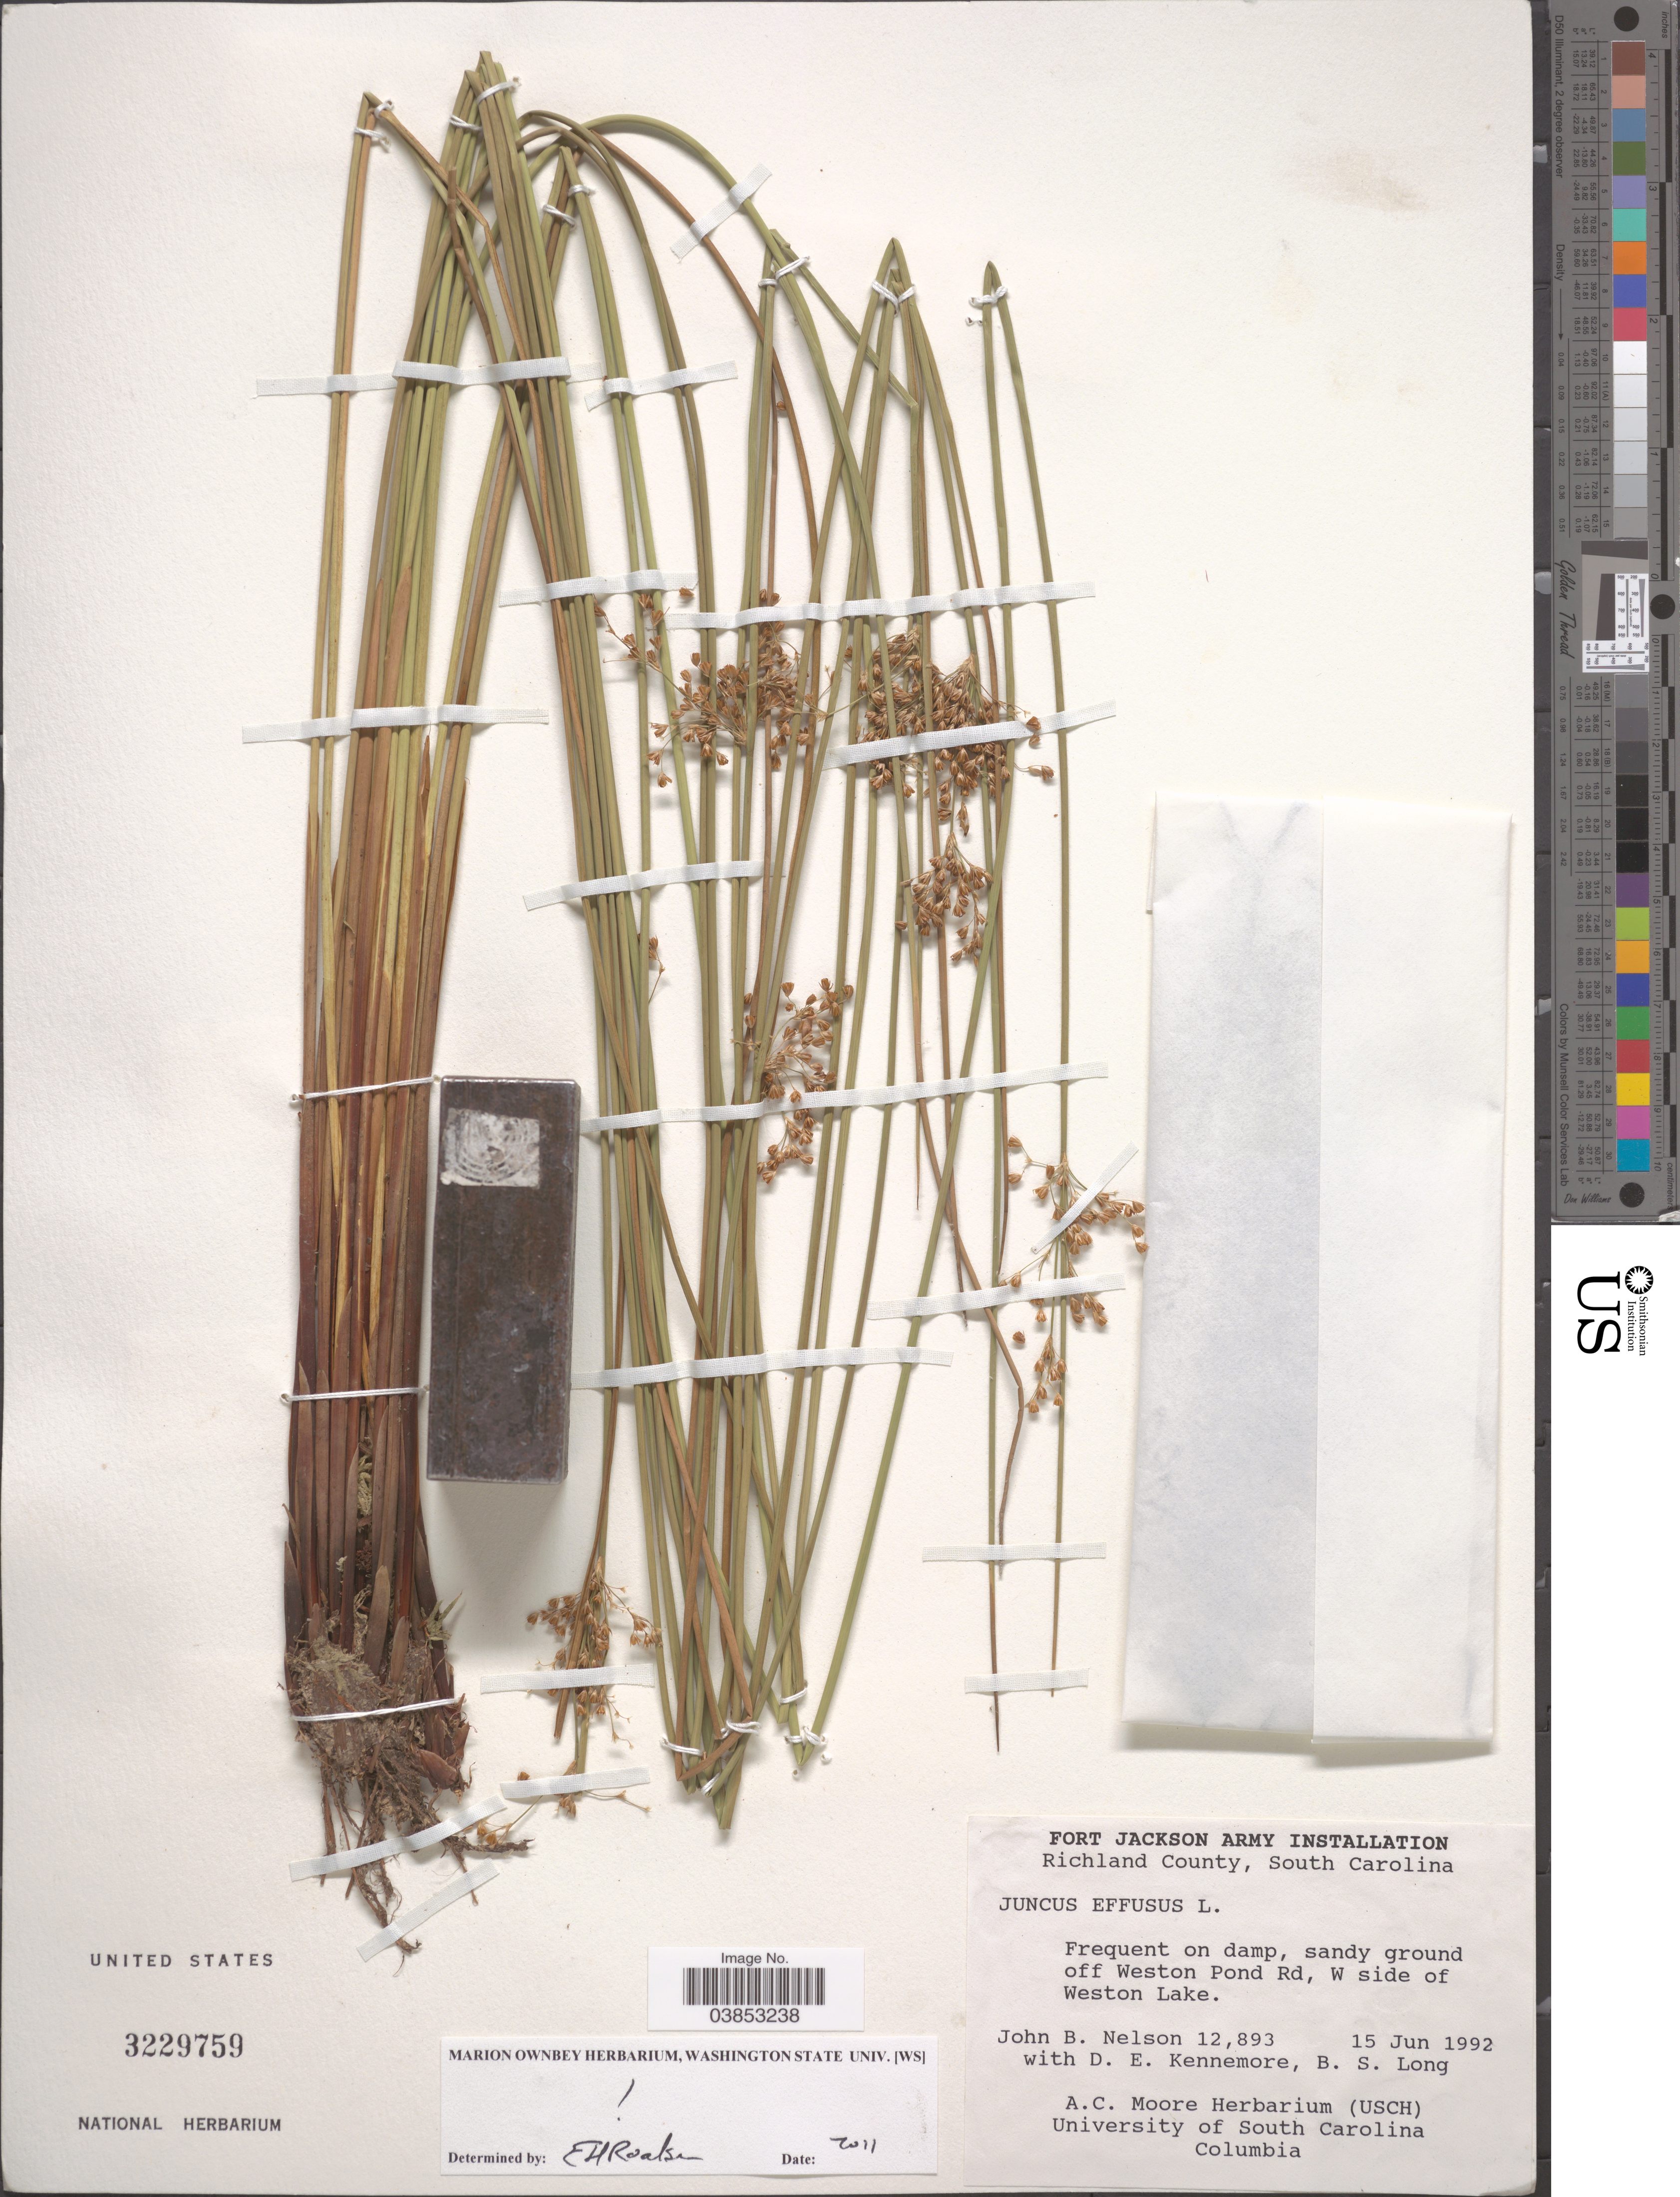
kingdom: Plantae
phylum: Tracheophyta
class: Liliopsida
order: Poales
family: Juncaceae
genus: Juncus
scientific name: Juncus effusus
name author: L.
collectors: J. B. Nelson, D. Kennemore & B. Long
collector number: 12893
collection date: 1992-06-15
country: United States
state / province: South Carolina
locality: Richland County. Sandy ground off Weston Pond Rd, W side of Weston Lake.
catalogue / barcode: US 3229759